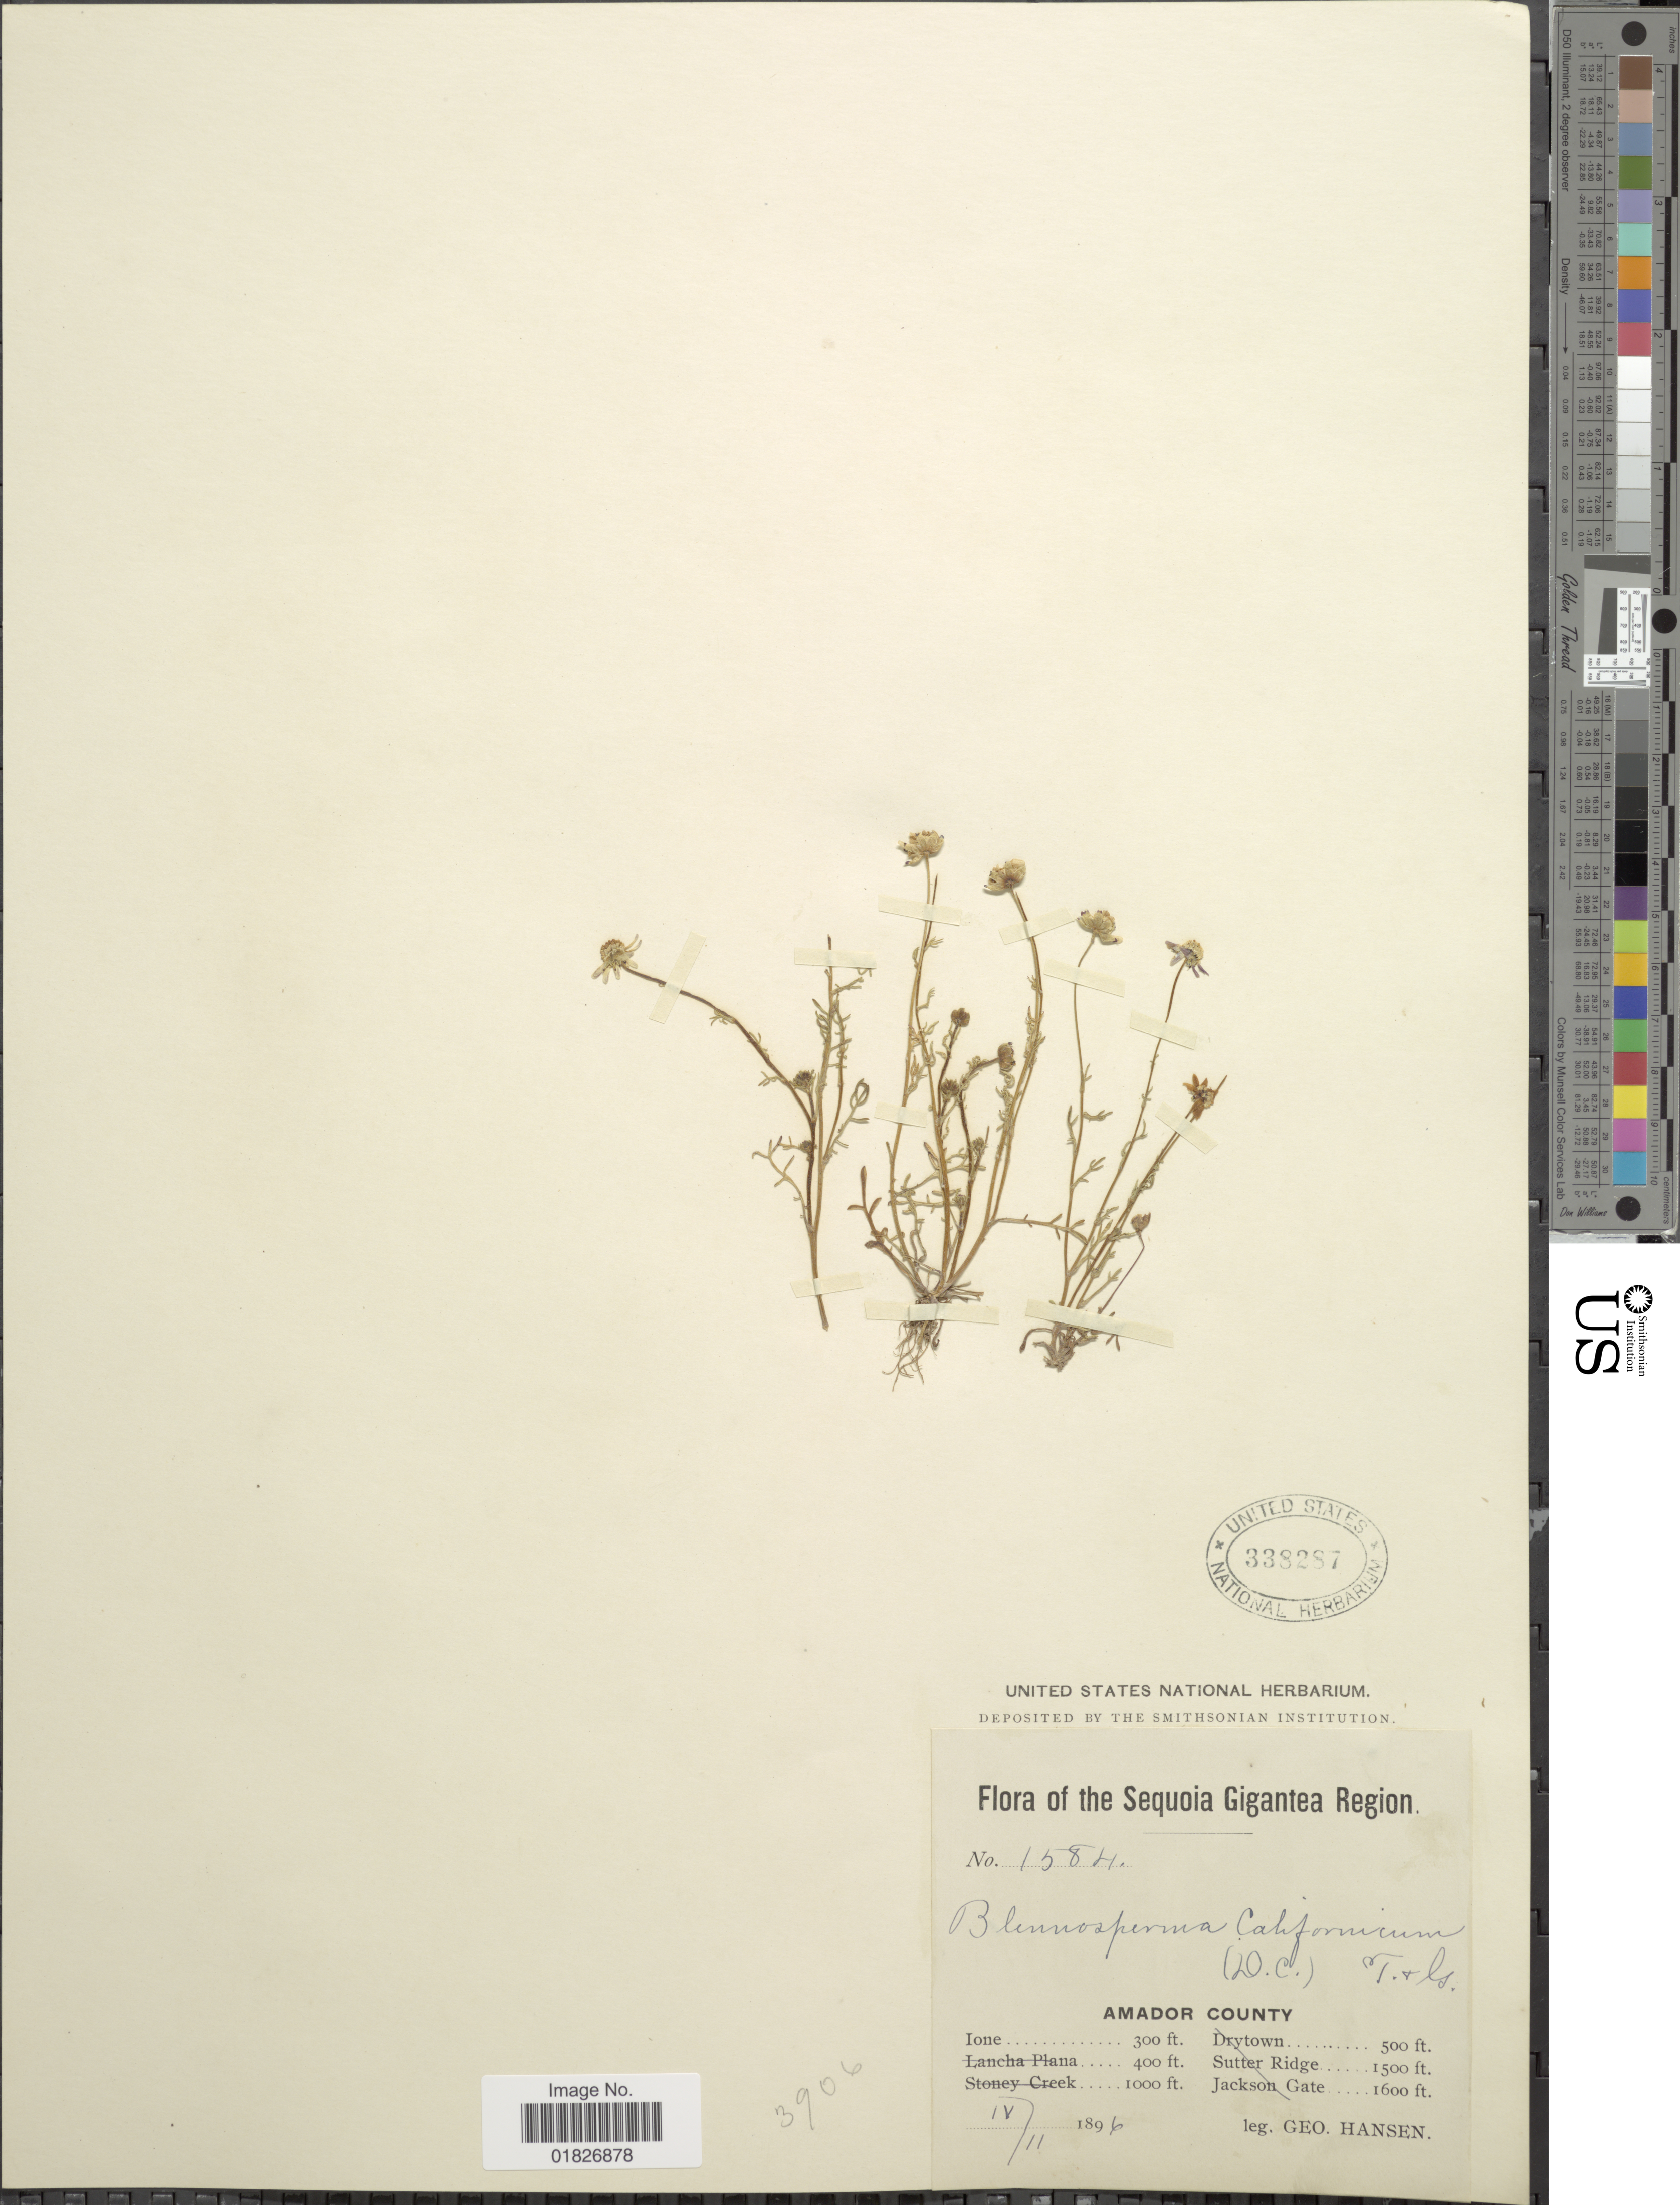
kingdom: Plantae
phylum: Tracheophyta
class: Magnoliopsida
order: Asterales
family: Asteraceae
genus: Blennosperma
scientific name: Blennosperma nanum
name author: (Hook.) S.F. Blake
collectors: G. Hansen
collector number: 1584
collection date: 1896-04-11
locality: Sequoia Gigantea Region, Amador County, Ione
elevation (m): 91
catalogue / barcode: US 338287